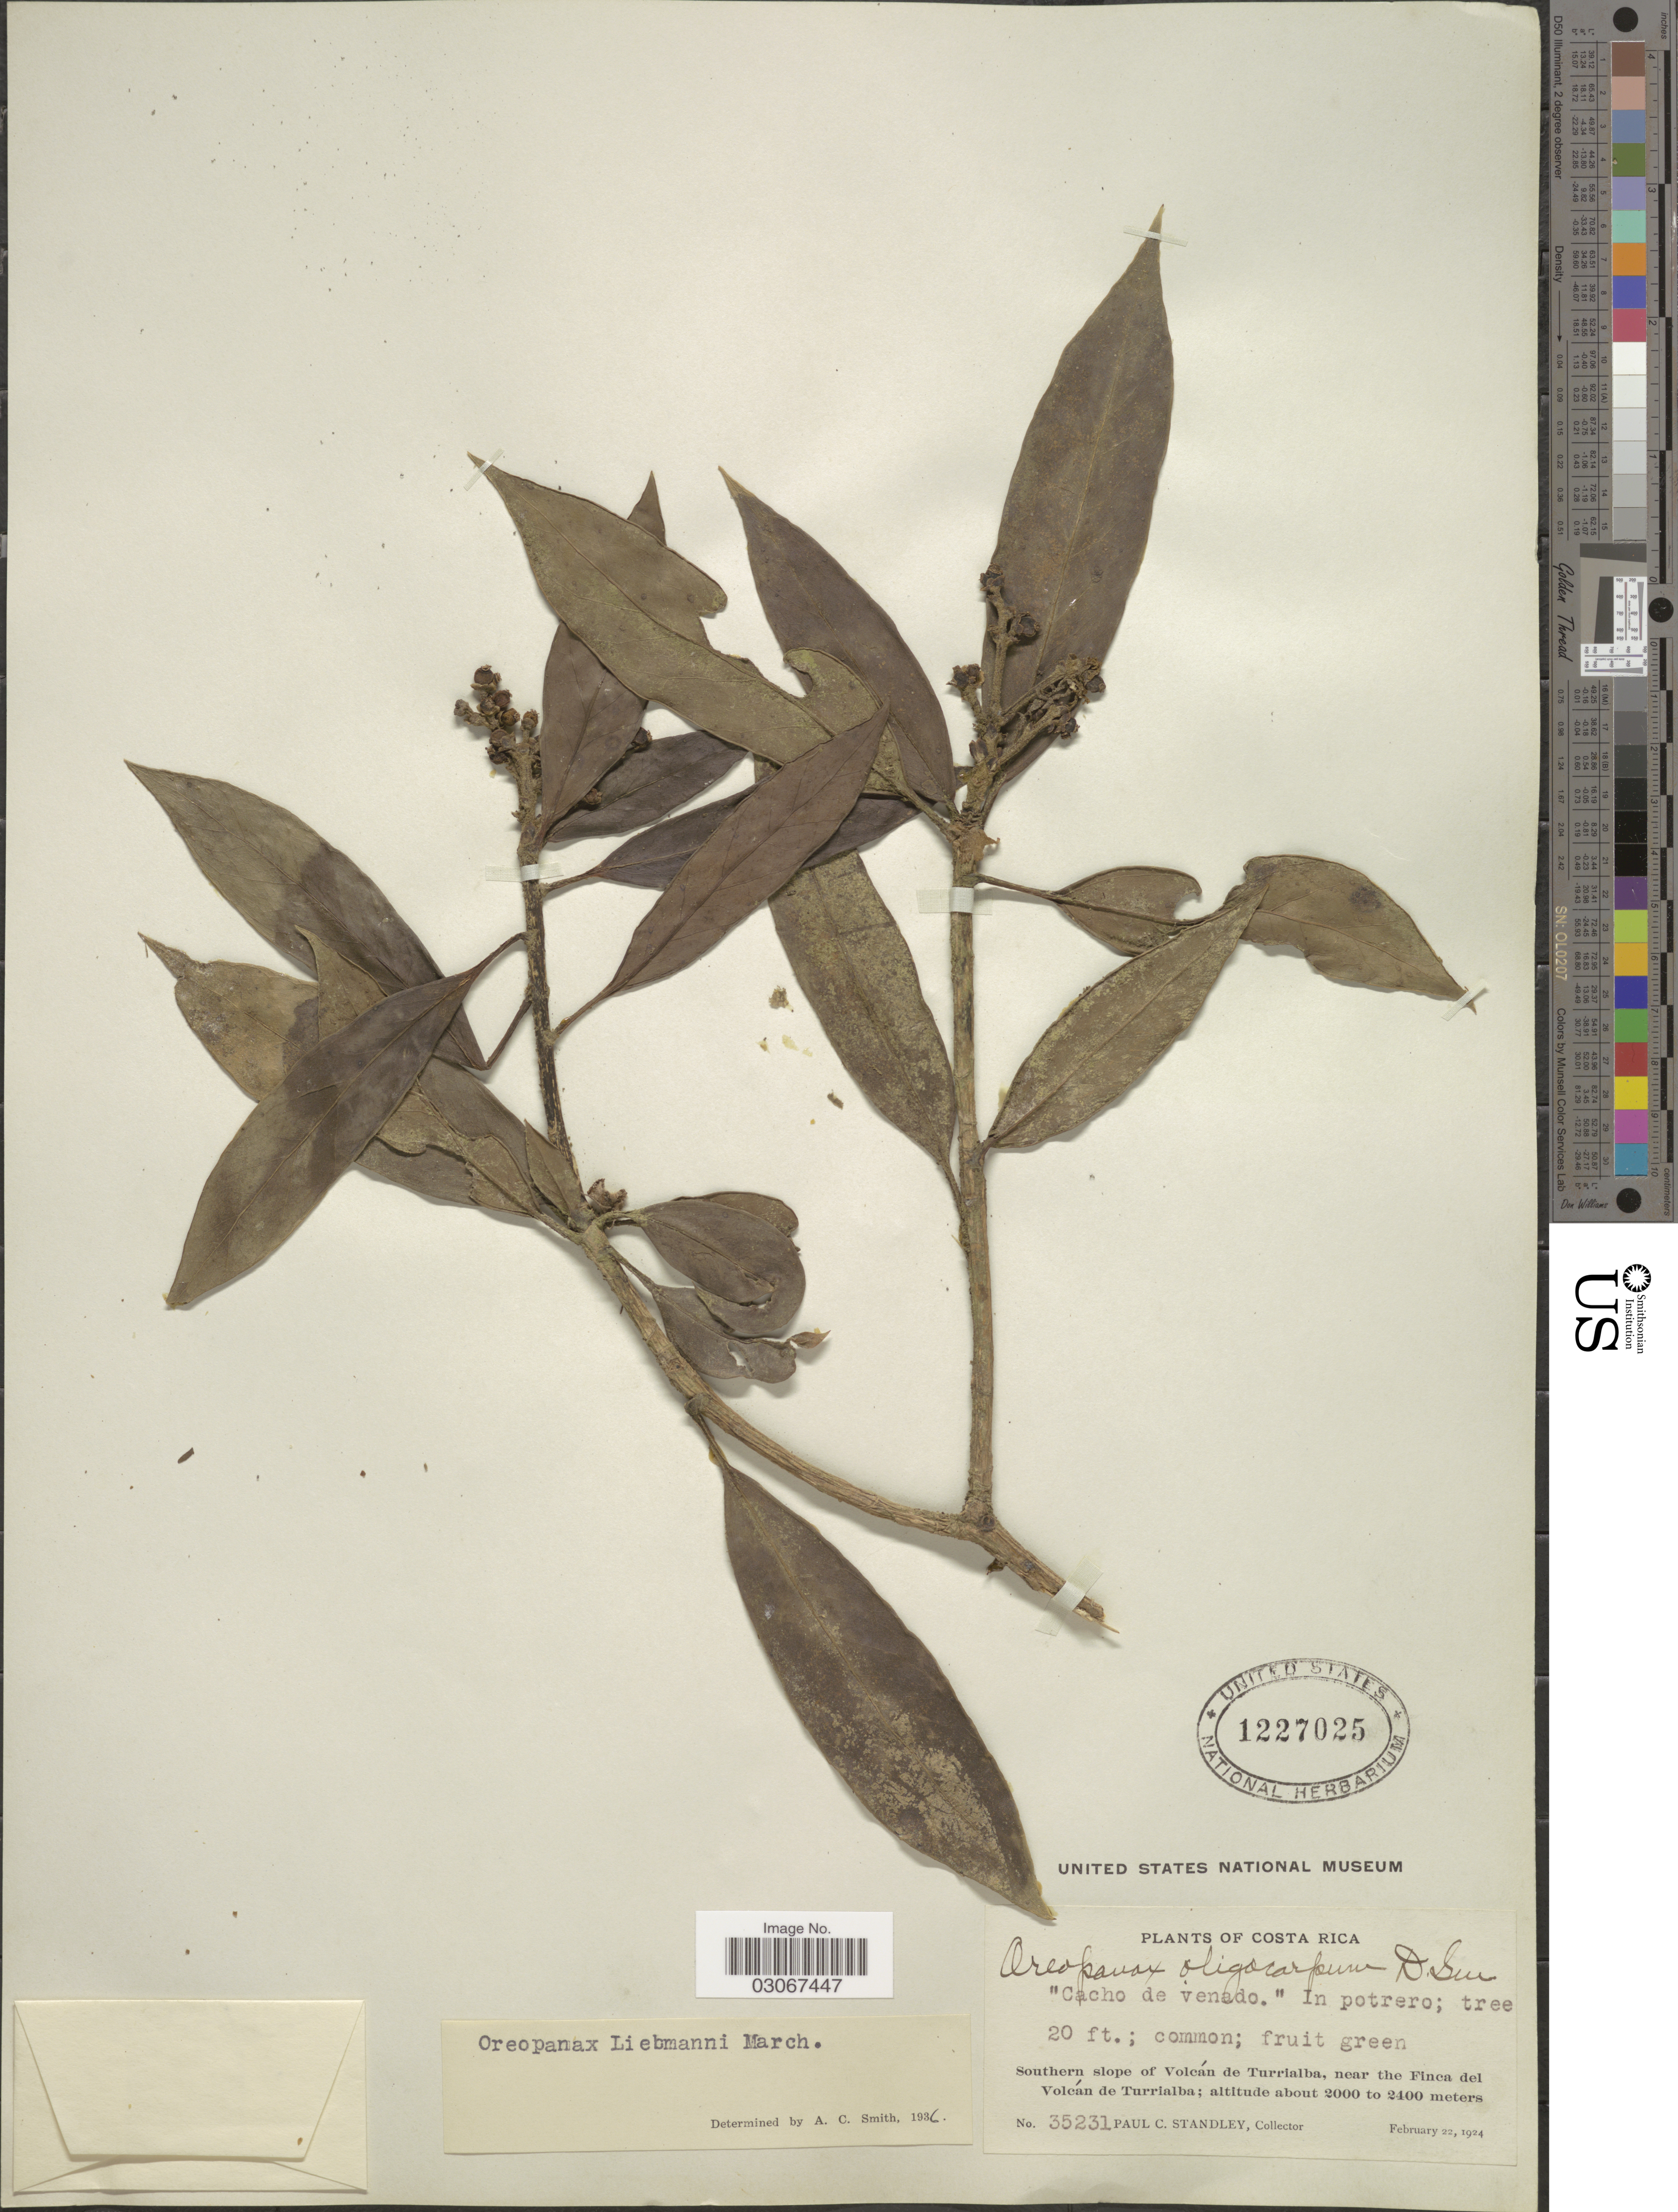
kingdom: Plantae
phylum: Tracheophyta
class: Magnoliopsida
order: Apiales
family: Araliaceae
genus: Oreopanax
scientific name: Oreopanax liebmannii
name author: Marchal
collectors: P. C. Standley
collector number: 35231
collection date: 1924-02-22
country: Costa Rica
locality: Southern slope of Volcán de Turrialba, near the Finca del Volcán de Turrialba.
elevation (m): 2000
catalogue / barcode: US 1227025